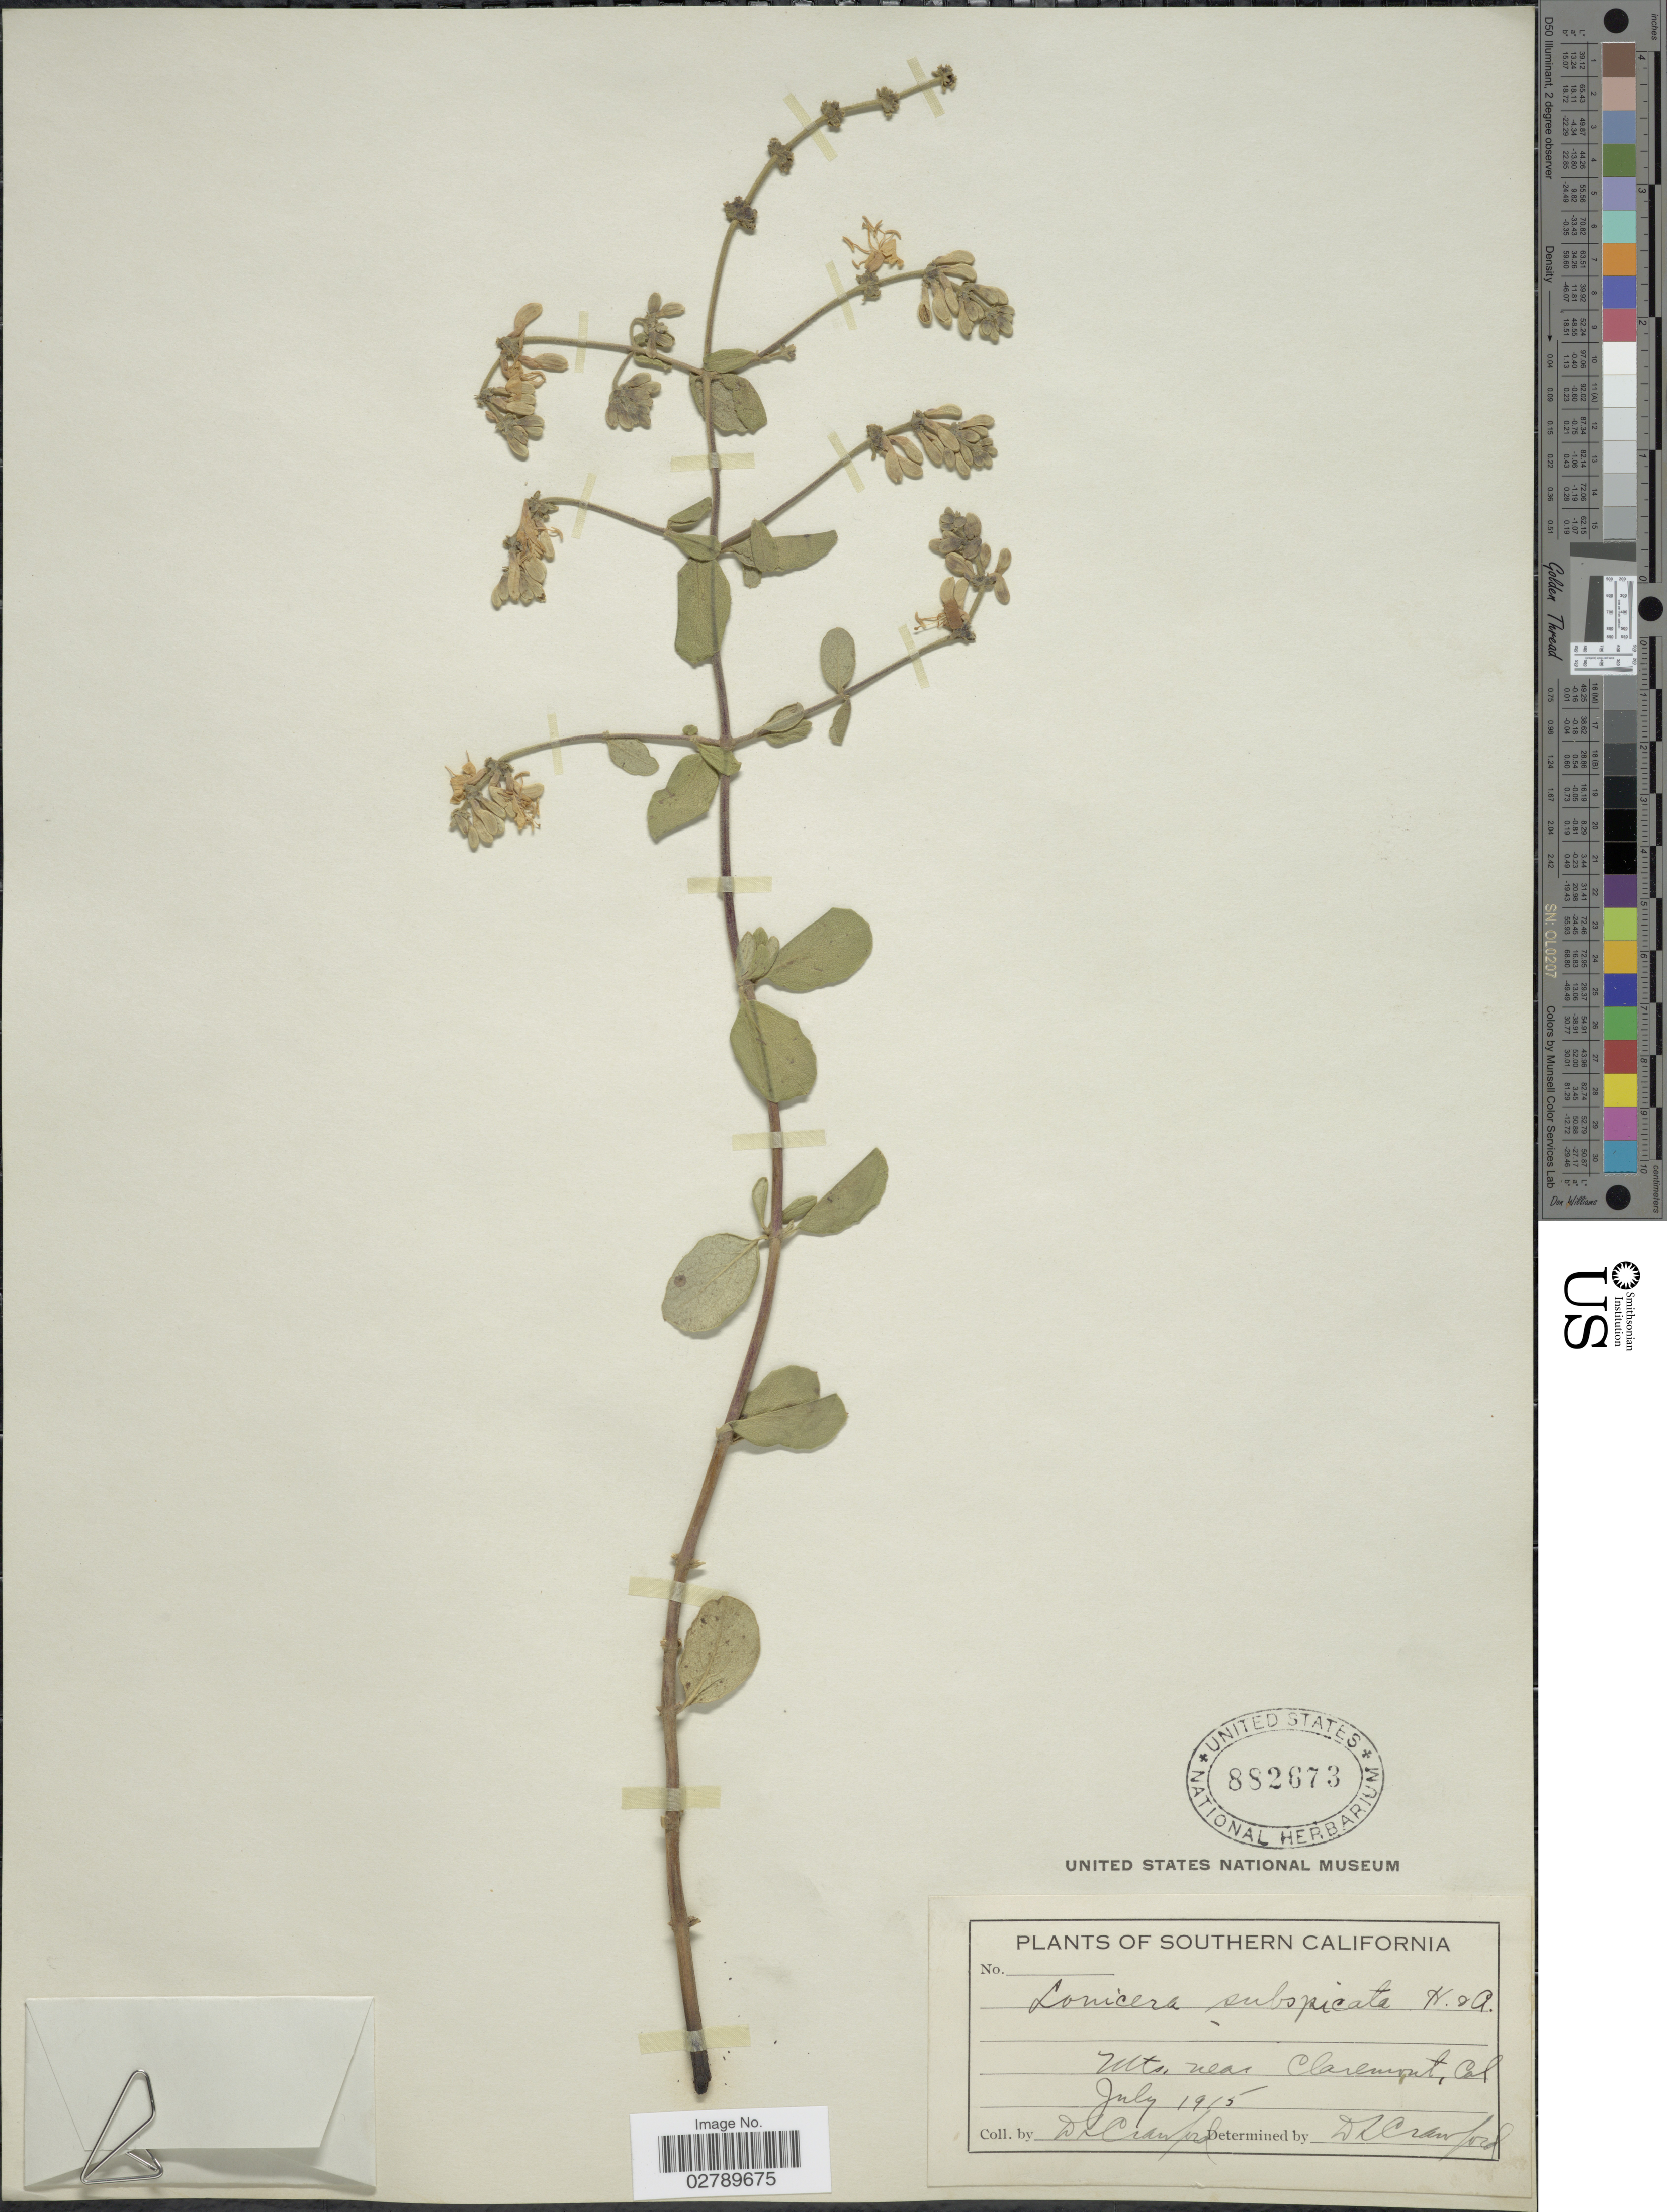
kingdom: Plantae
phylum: Tracheophyta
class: Magnoliopsida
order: Dipsacales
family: Caprifoliaceae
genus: Lonicera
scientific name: Lonicera johnstonii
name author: (D.D. Keck) McMinn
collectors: D. L. Crawford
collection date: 1915-07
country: United States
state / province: California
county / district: Los Angeles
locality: Southern California. Mts. near Claremont.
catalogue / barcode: US 882673